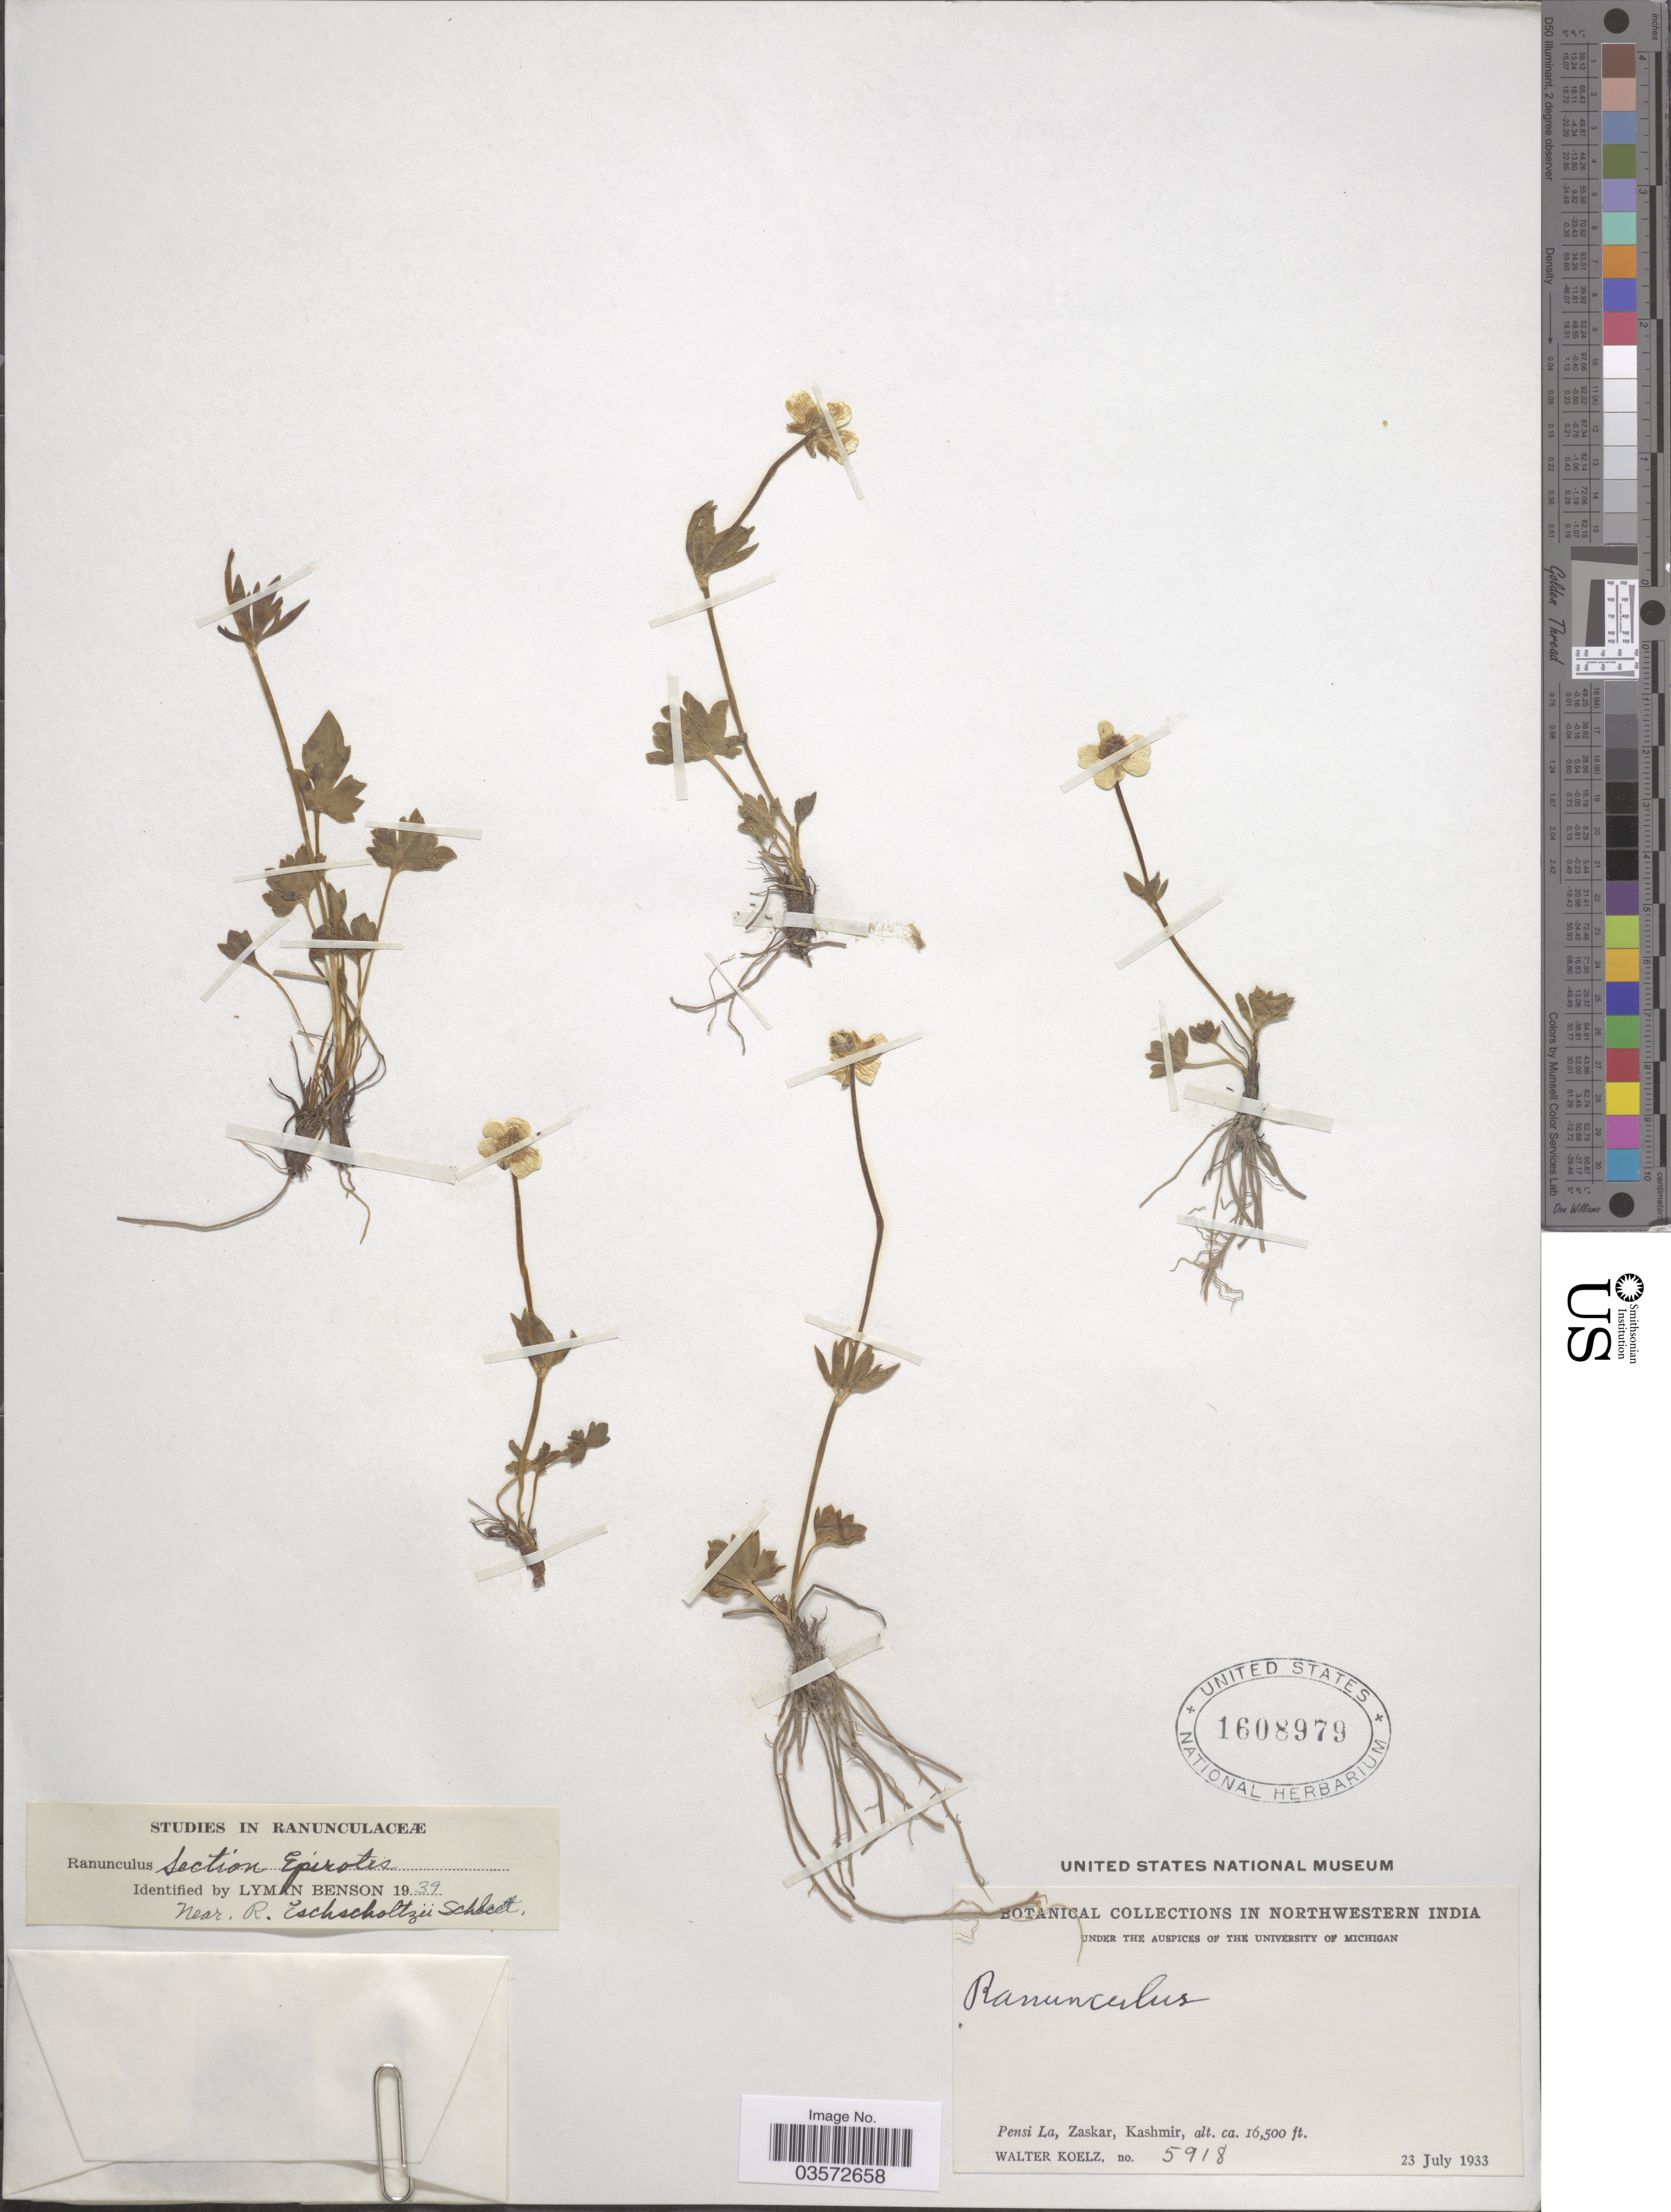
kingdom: Plantae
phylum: Tracheophyta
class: Magnoliopsida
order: Ranunculales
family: Ranunculaceae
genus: Ranunculus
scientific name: Ranunculus eschscholtzii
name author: Schltdl.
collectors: W. N. Koelz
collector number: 5918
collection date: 1933-07-23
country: India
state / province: Jammu and Kashmir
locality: Pensi La, Zaskar, Kashmir.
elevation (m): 5029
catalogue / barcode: US 1608979